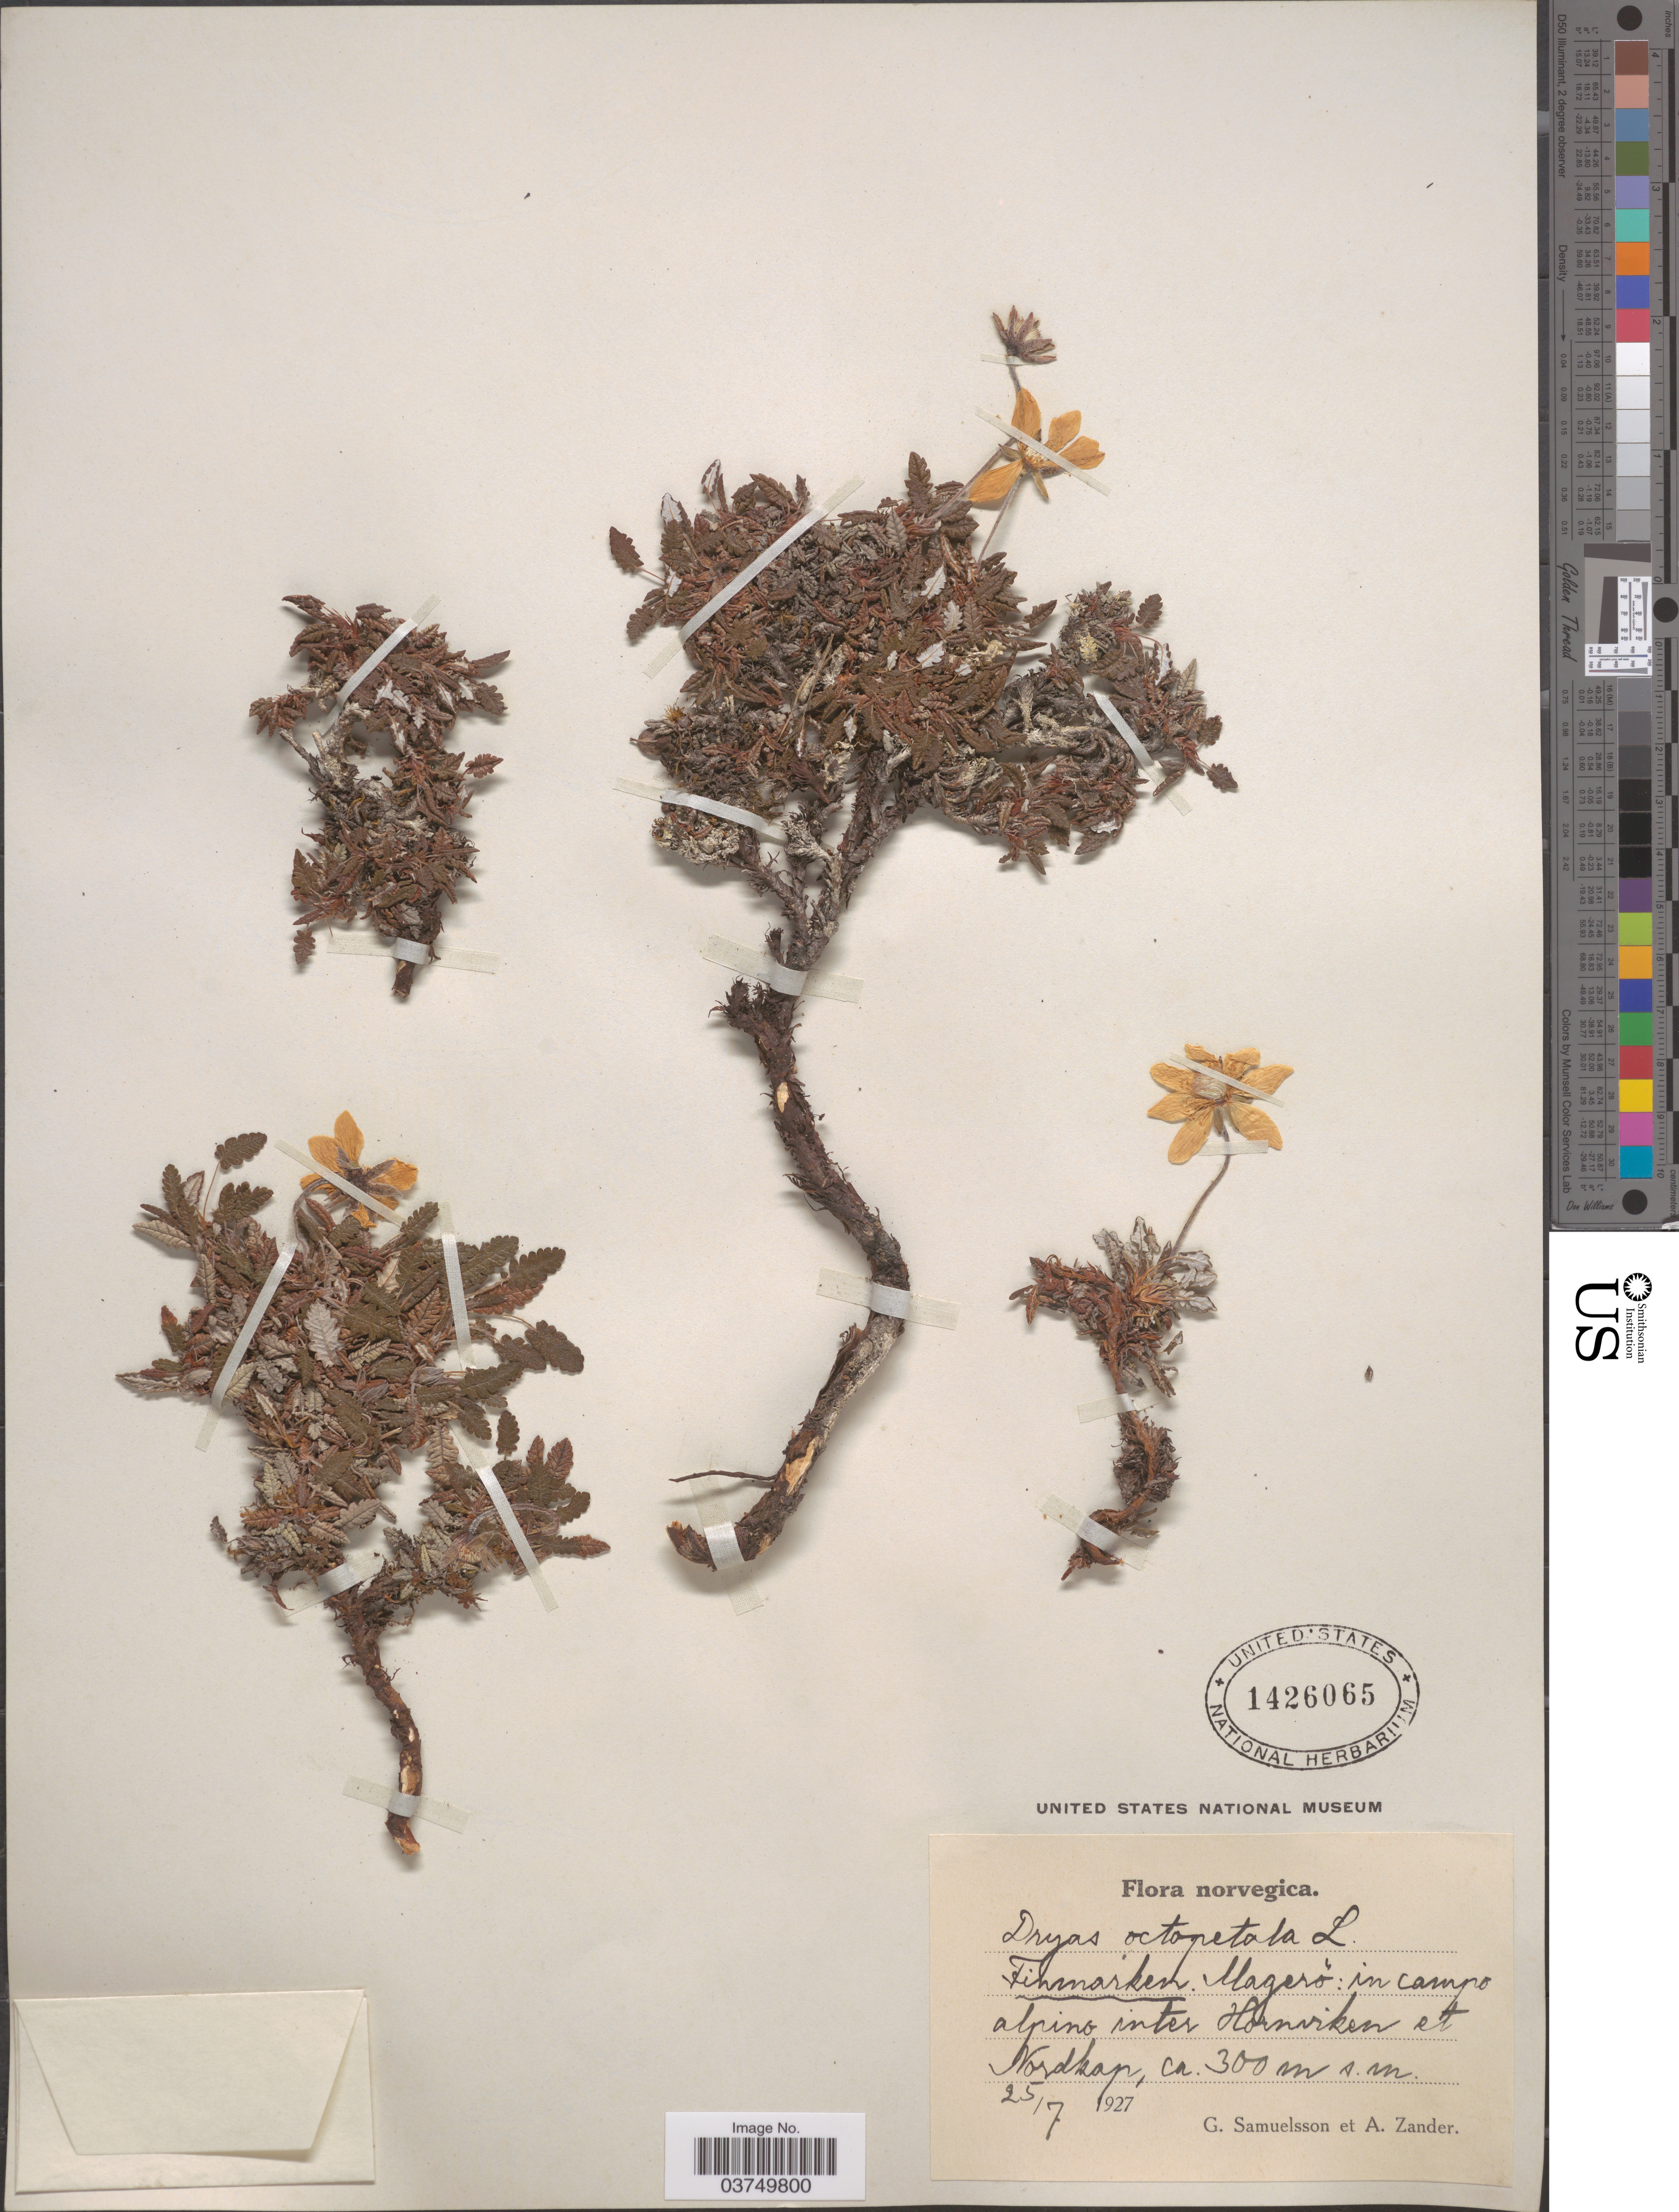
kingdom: Plantae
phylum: Tracheophyta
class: Magnoliopsida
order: Rosales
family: Rosaceae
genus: Dryas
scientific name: Dryas octopetala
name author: L.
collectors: G. Samuelsson & A. Zander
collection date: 1927-07-25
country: Norway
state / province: Finnmark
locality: Norvegica. Finmarken. Magerö: in campo alpino inter Hornviken et Nordkap.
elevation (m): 300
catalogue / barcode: US 1426065